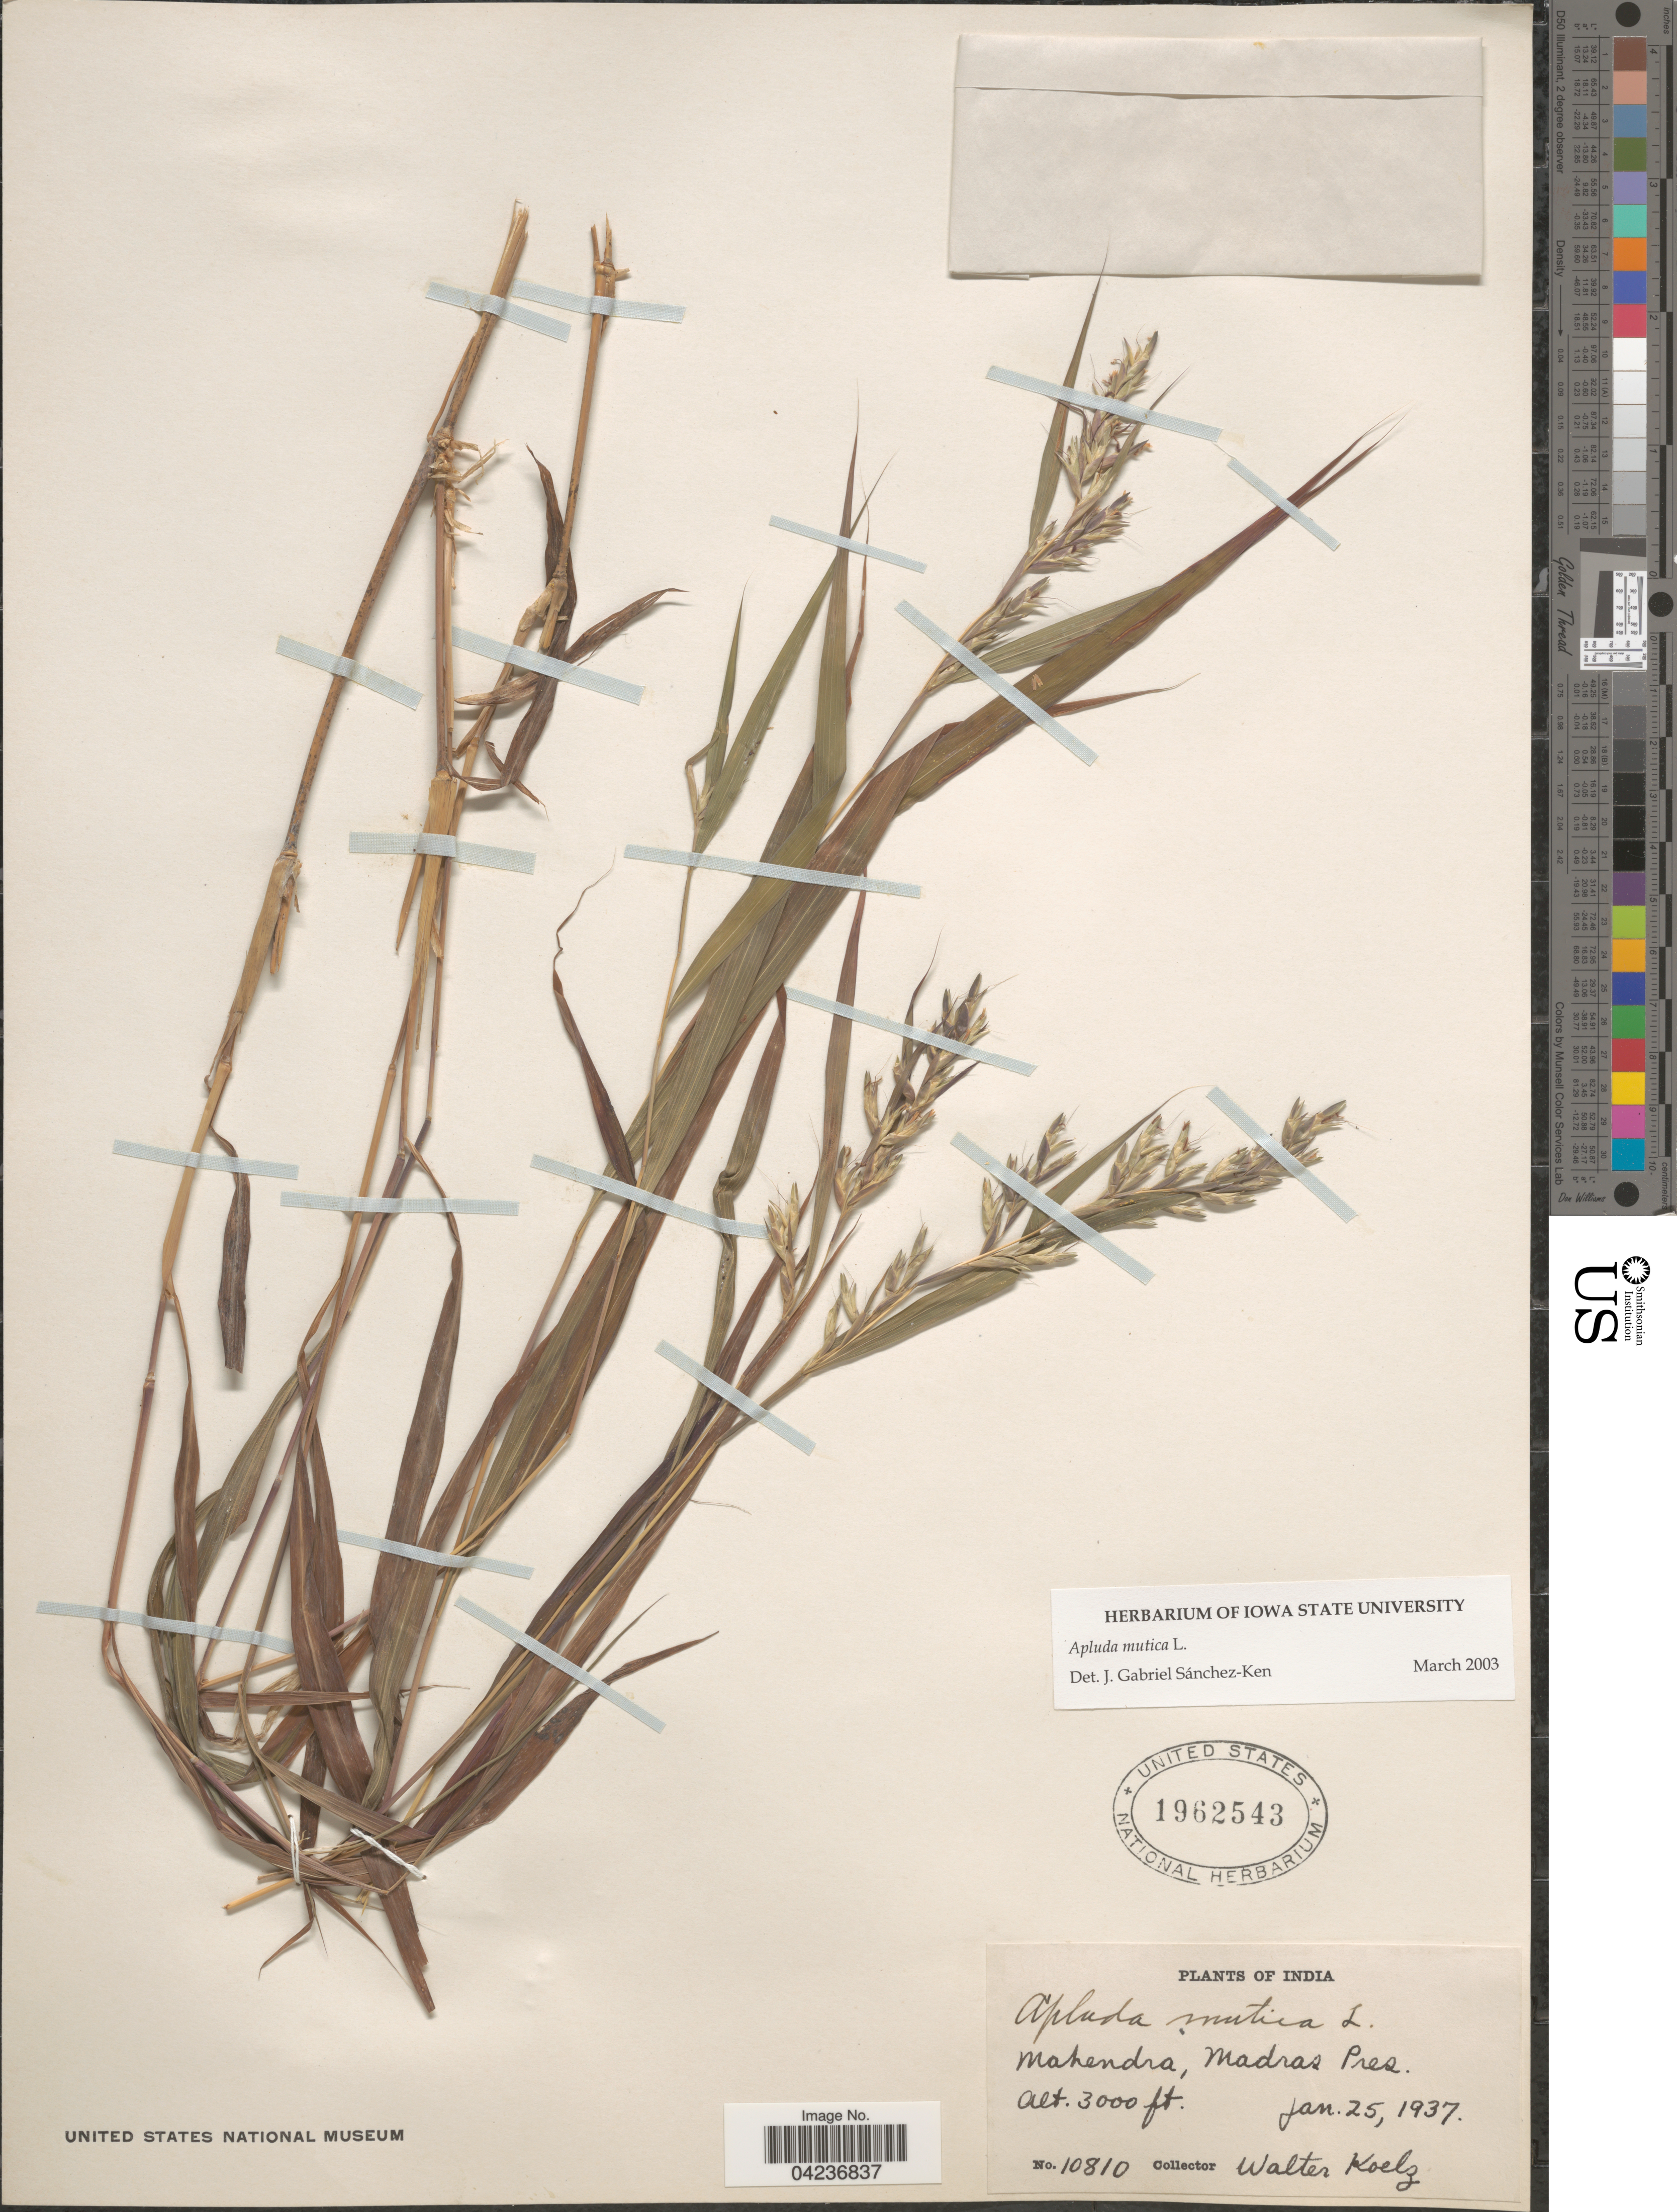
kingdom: Plantae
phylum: Tracheophyta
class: Liliopsida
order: Poales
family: Poaceae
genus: Apluda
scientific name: Apluda mutica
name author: L.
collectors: W. N. Koelz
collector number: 10810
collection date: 1937-01-25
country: India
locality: Mahendra, Madras Pres.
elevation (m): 914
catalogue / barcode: US 1962543